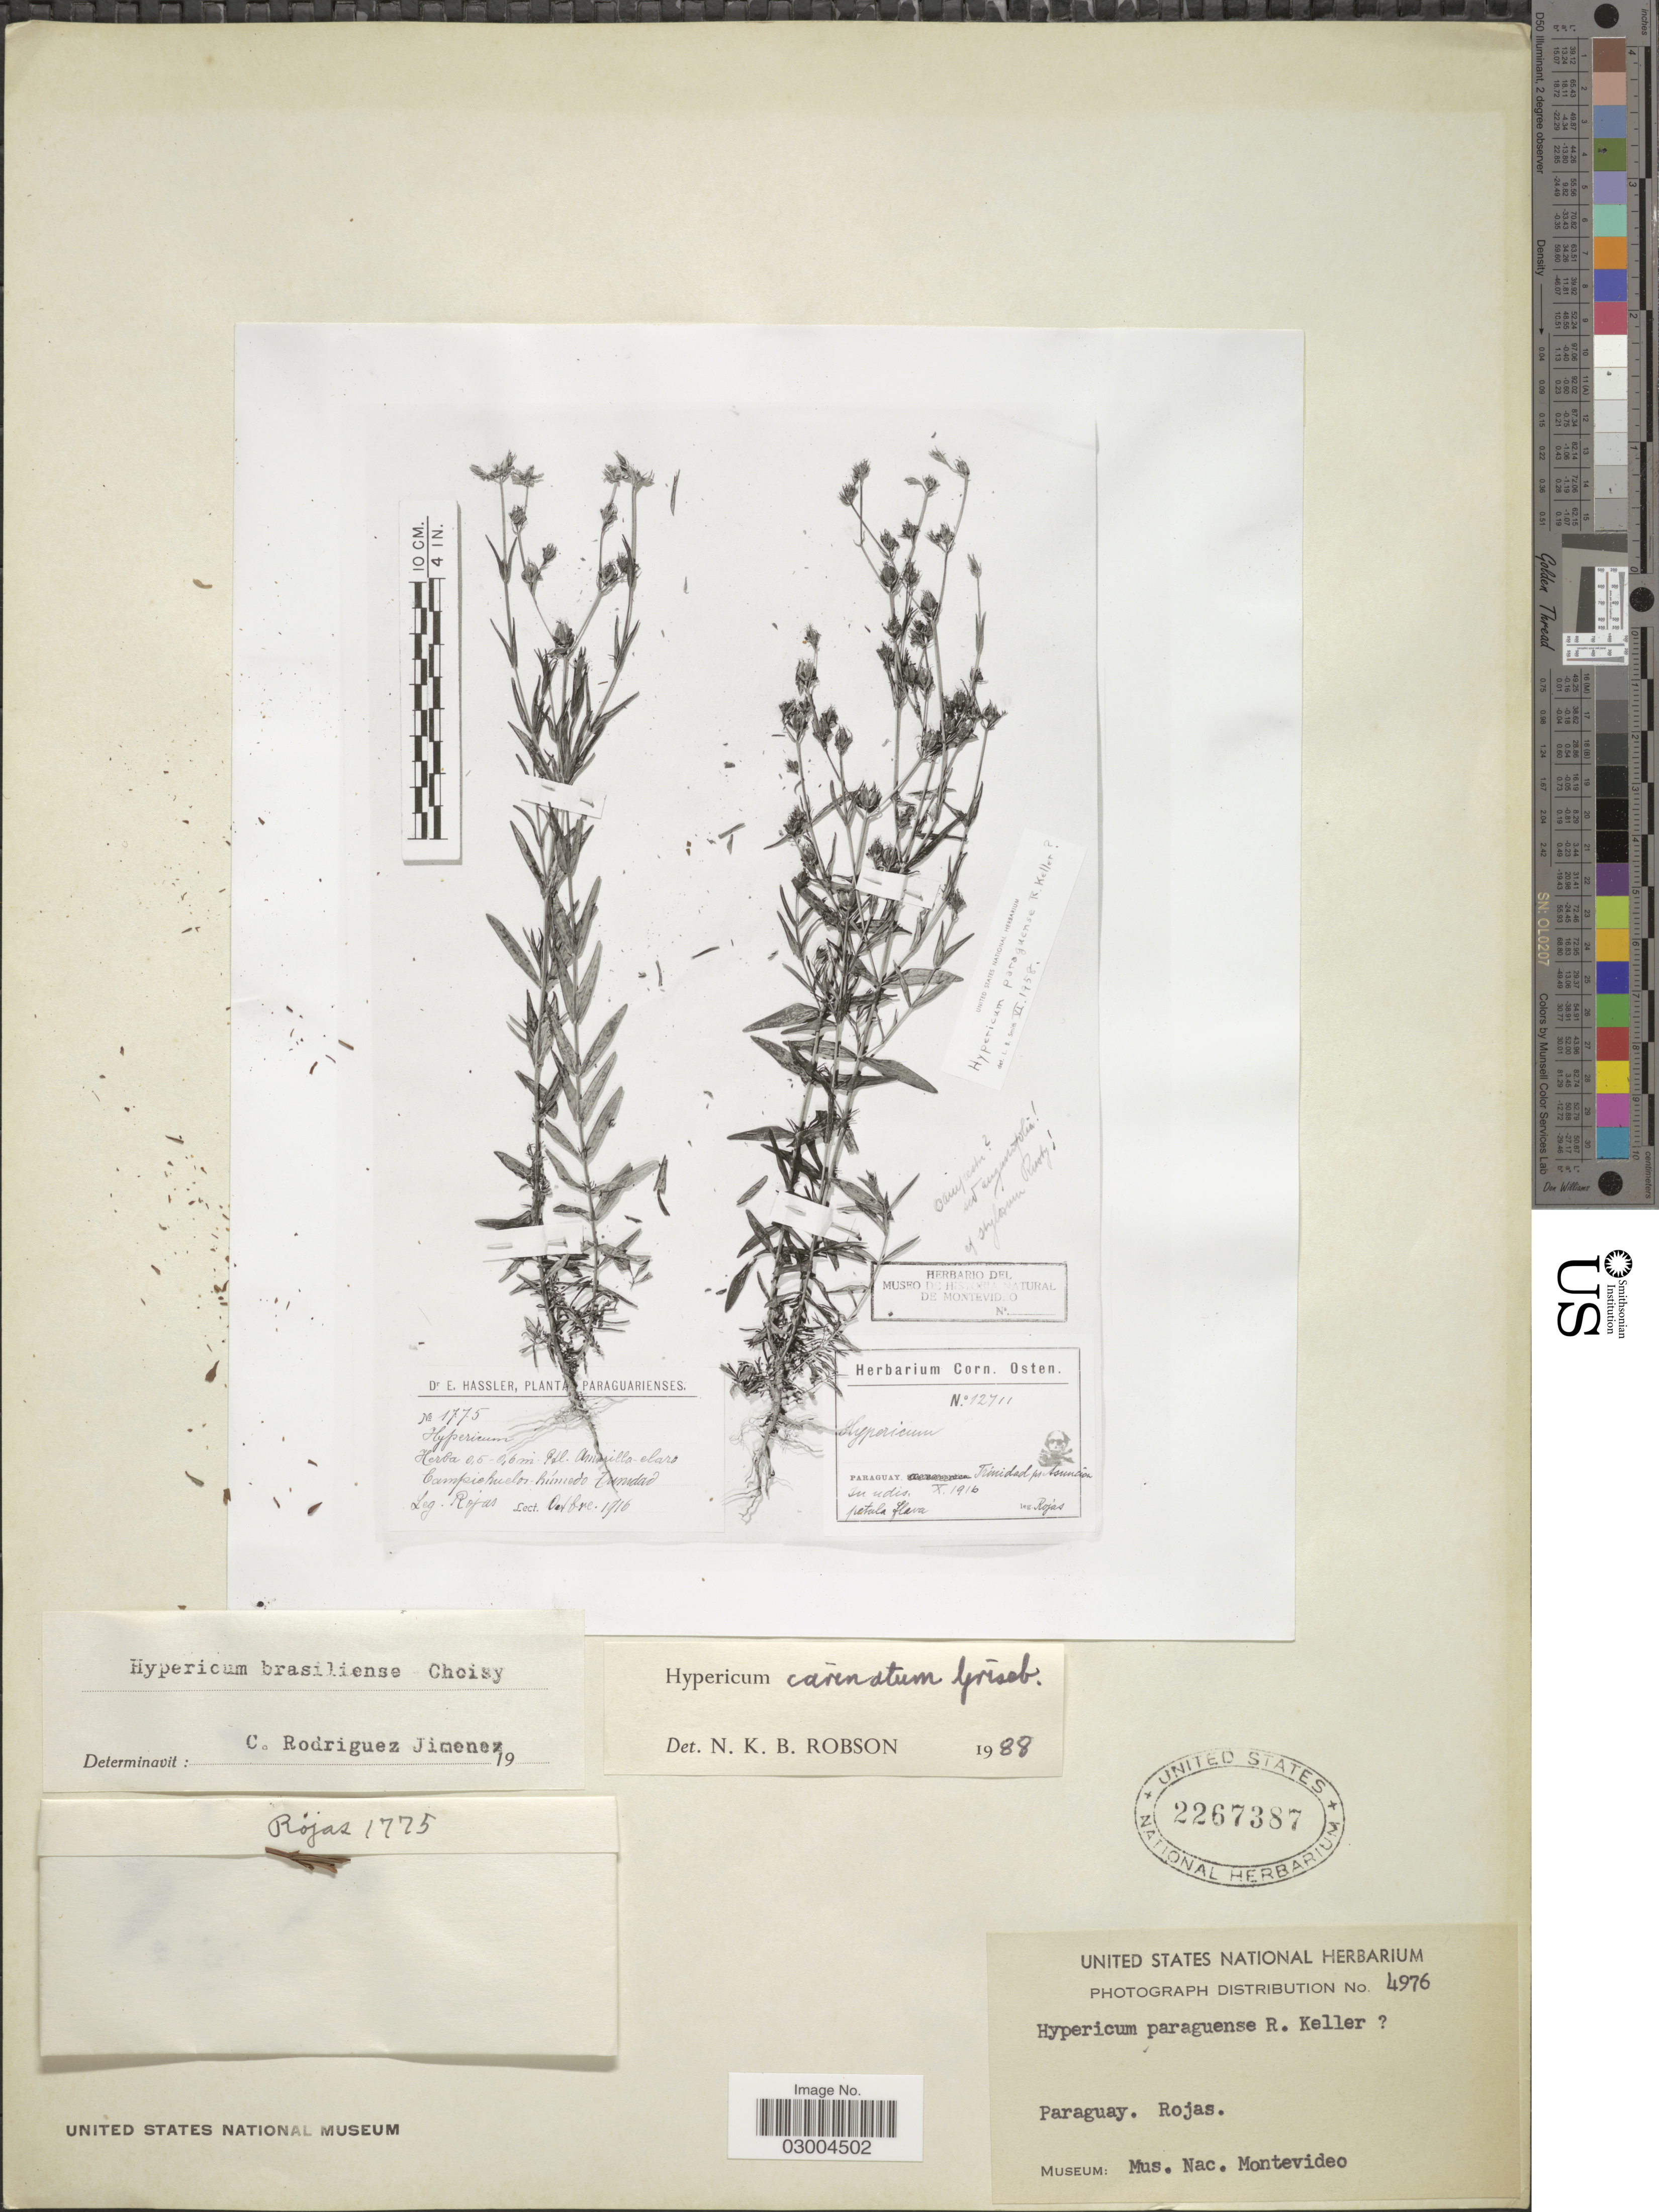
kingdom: Plantae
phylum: Tracheophyta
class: Magnoliopsida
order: Malpighiales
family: Hypericaceae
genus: Hypericum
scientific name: Hypericum carinatum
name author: Griseb.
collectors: Rojas, --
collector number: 1775/12711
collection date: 1916-10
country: Paraguay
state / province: Asuncion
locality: Trinidad pr. Asuncion.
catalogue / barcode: US 2267387